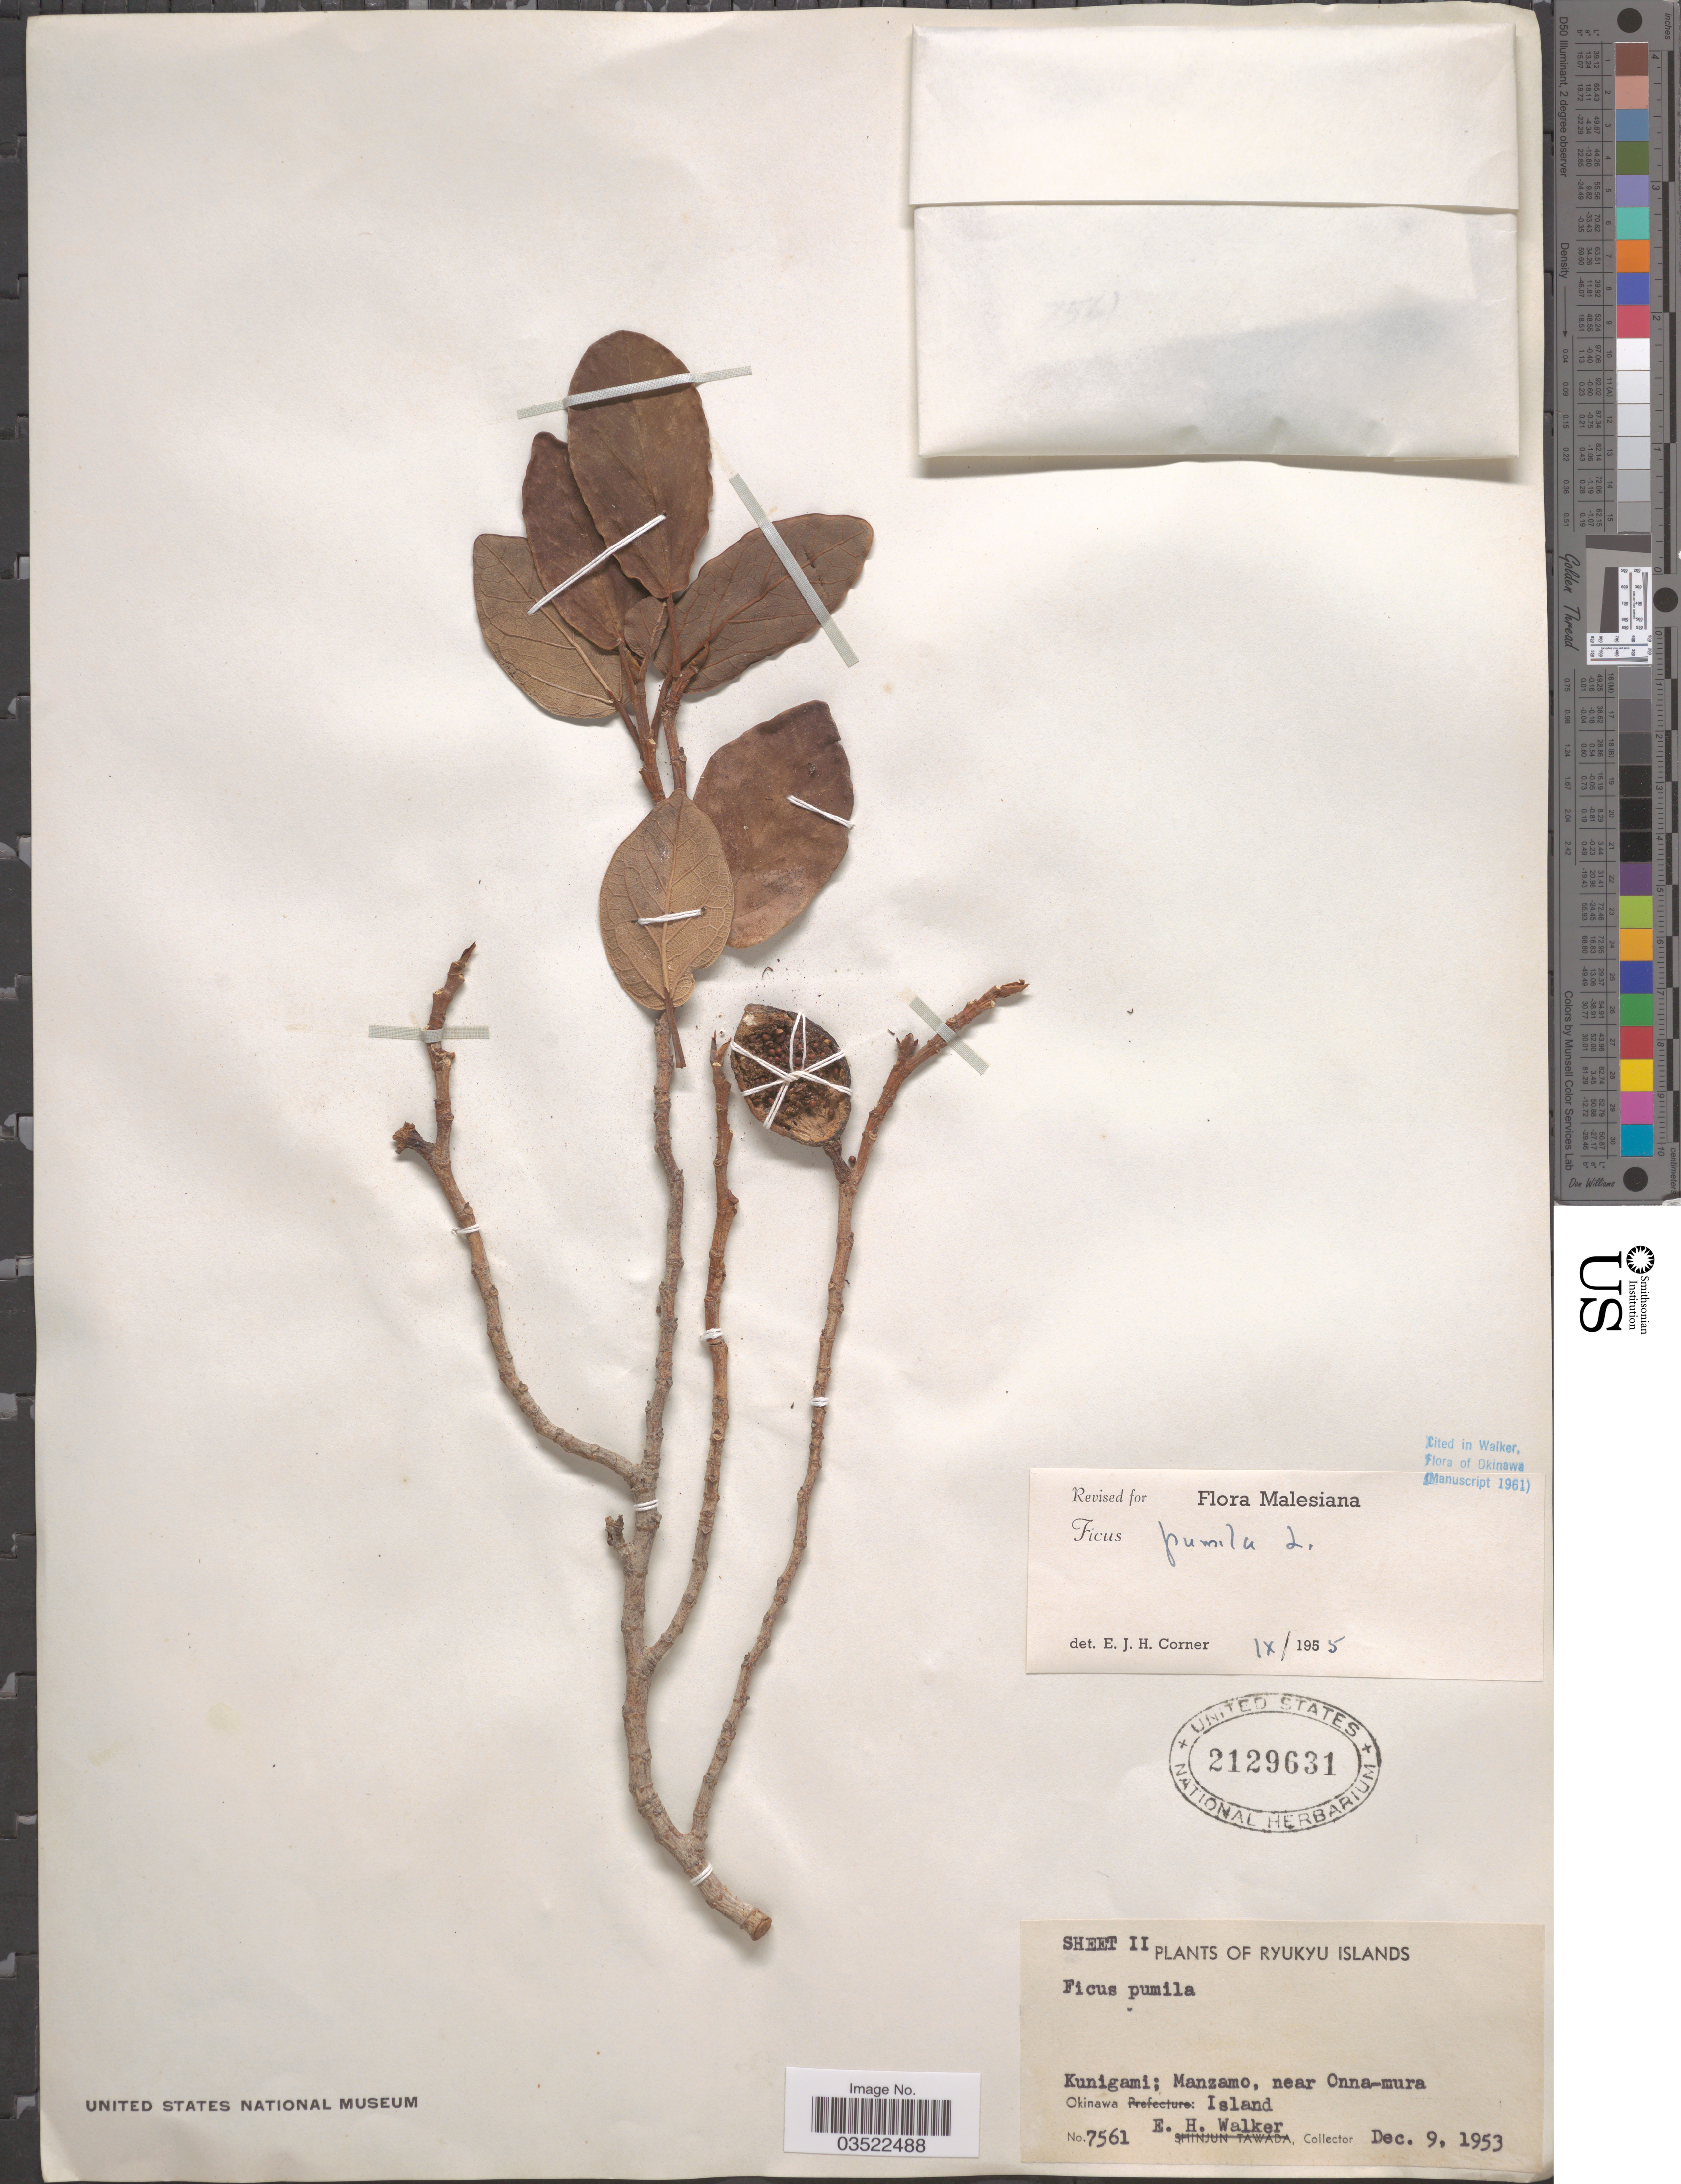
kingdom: Plantae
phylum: Tracheophyta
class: Magnoliopsida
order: Rosales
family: Moraceae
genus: Ficus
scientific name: Ficus pumila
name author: L.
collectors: E. H. Walker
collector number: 7561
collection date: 1953-12-09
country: Japan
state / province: Okinawa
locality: Ryukyu Islands. Kunigami; Manzamo, near Onna-mura. Okinawa Island.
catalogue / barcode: US 2129631